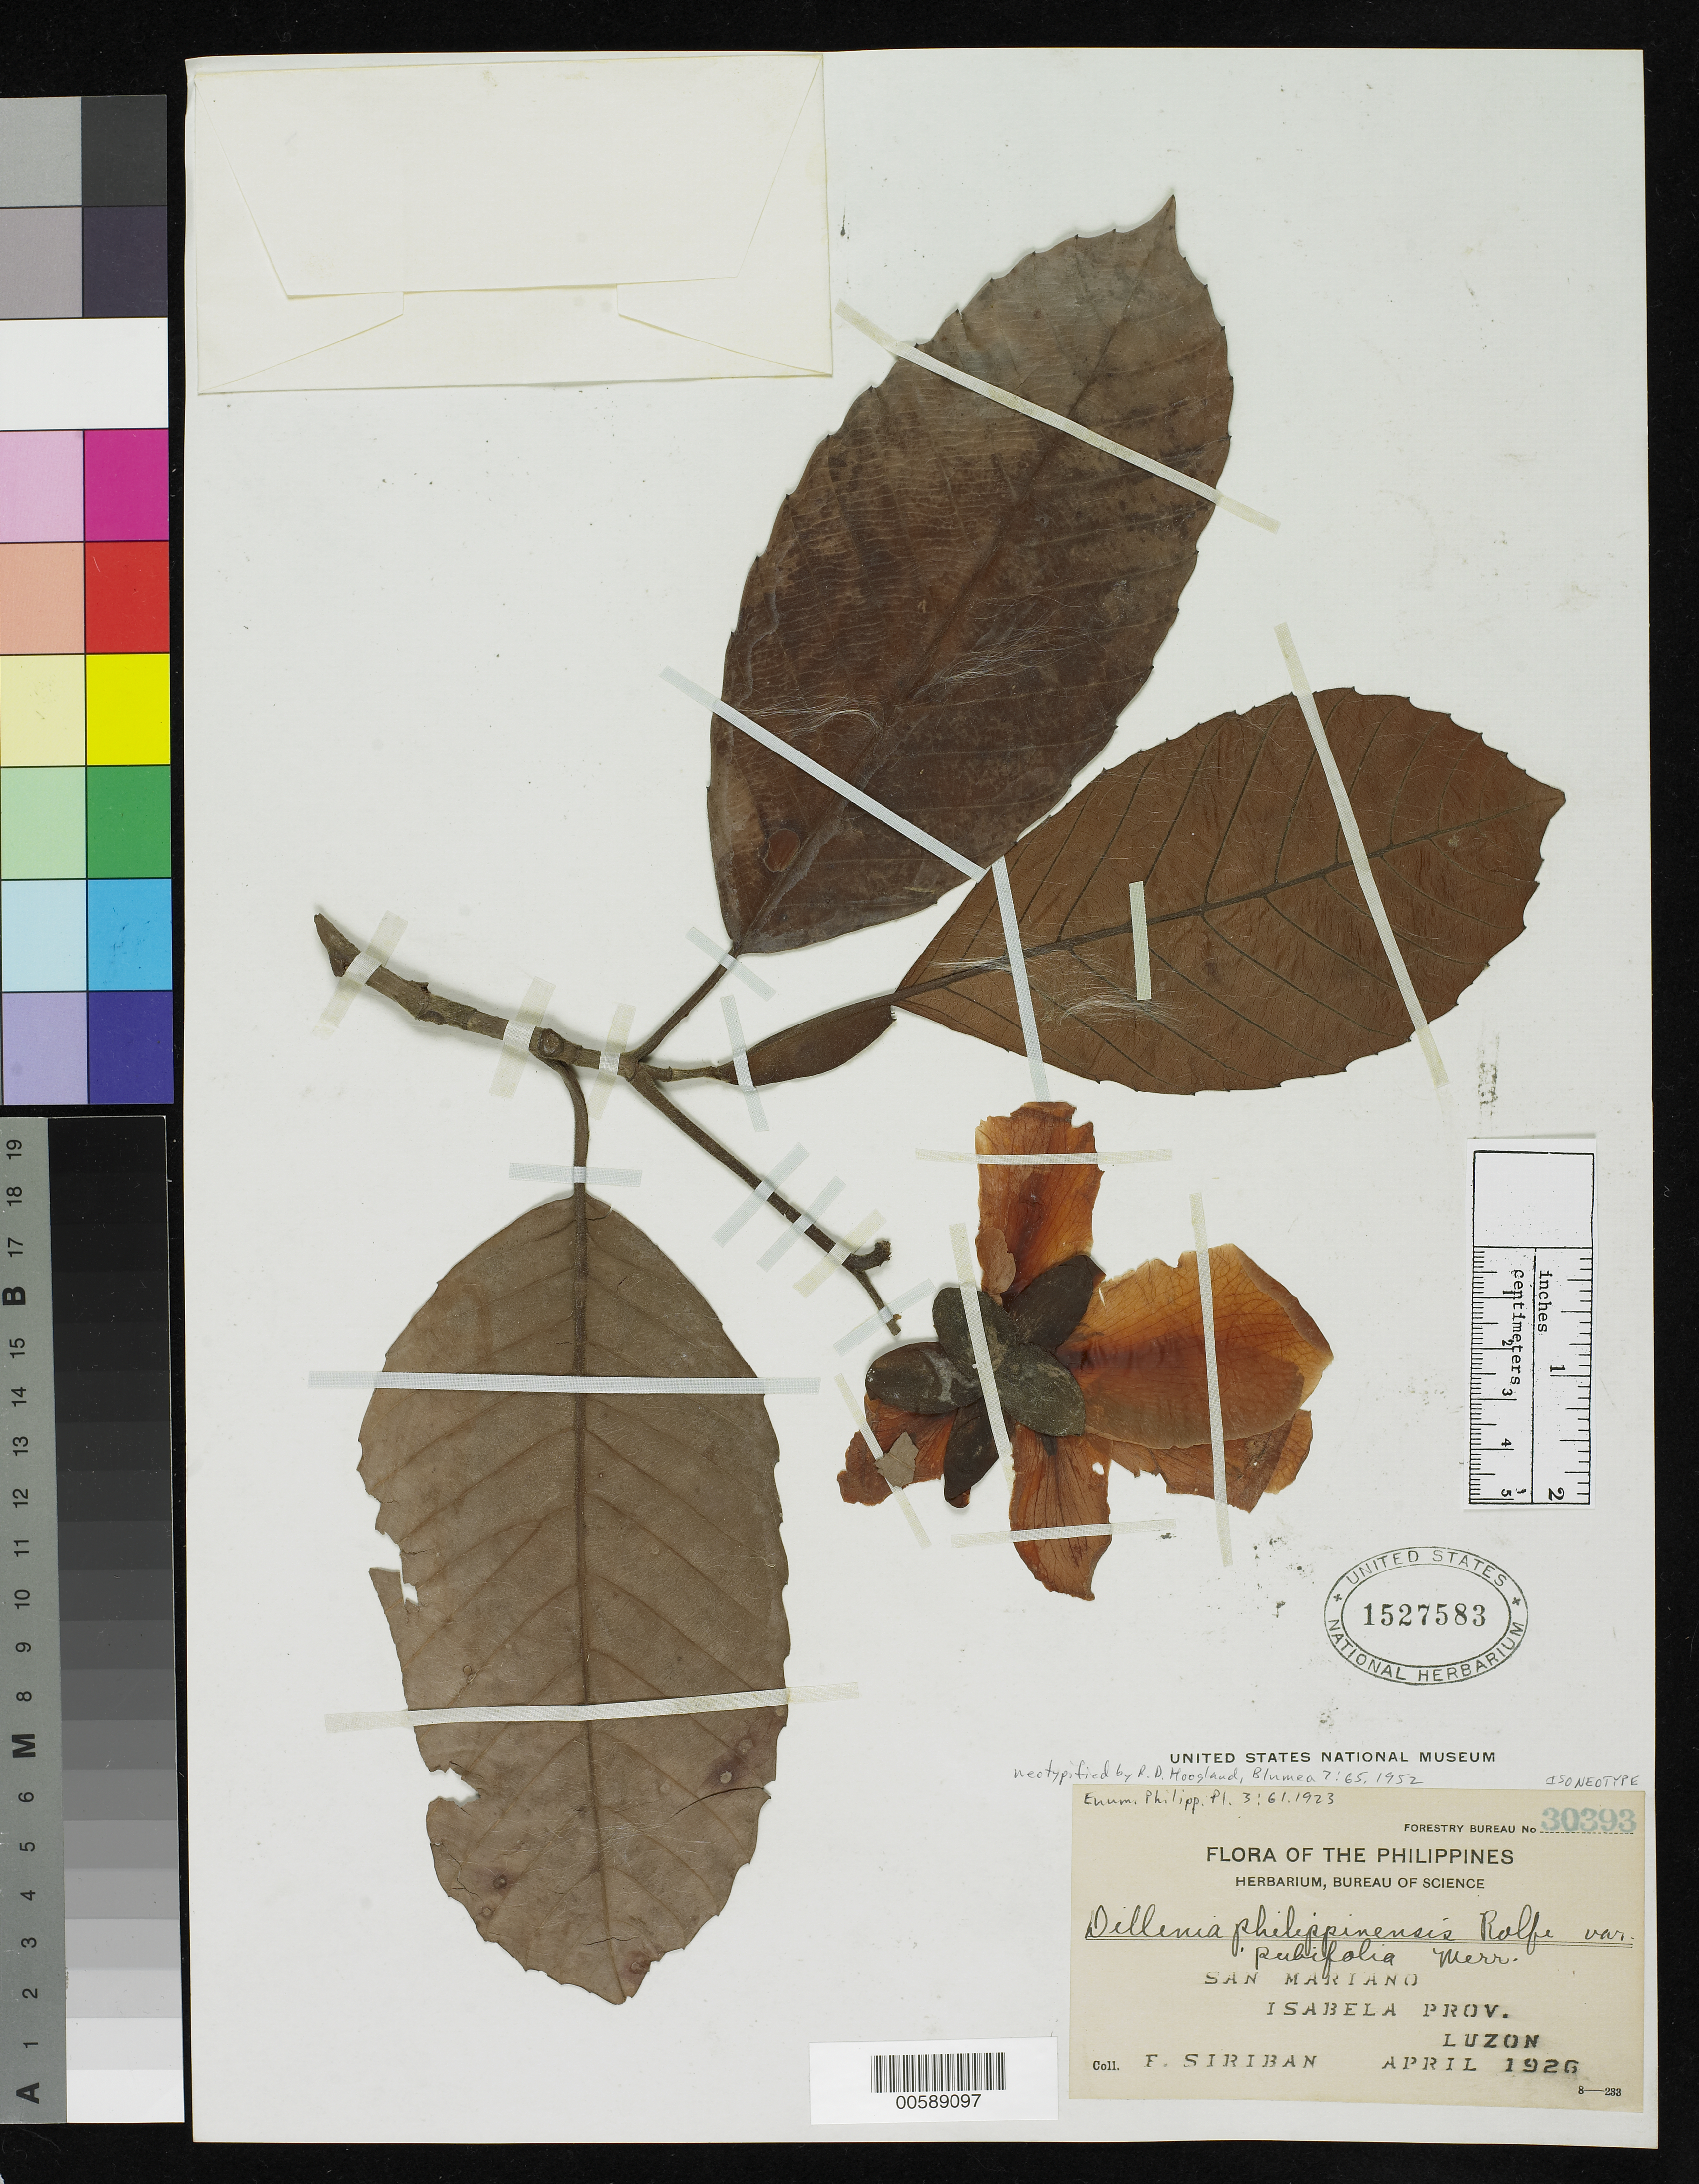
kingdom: Plantae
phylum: Tracheophyta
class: Magnoliopsida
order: Dilleniales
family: Dilleniaceae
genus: Dillenia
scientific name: Dillenia philippinensis var. pubifolia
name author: Merr.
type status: Isoneotype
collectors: F. Siriban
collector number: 30393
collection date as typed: Apr 1926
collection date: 1926-04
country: Philippines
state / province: Cagayan Valley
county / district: Isabela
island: Luzon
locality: San Mariano.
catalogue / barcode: US 1527583